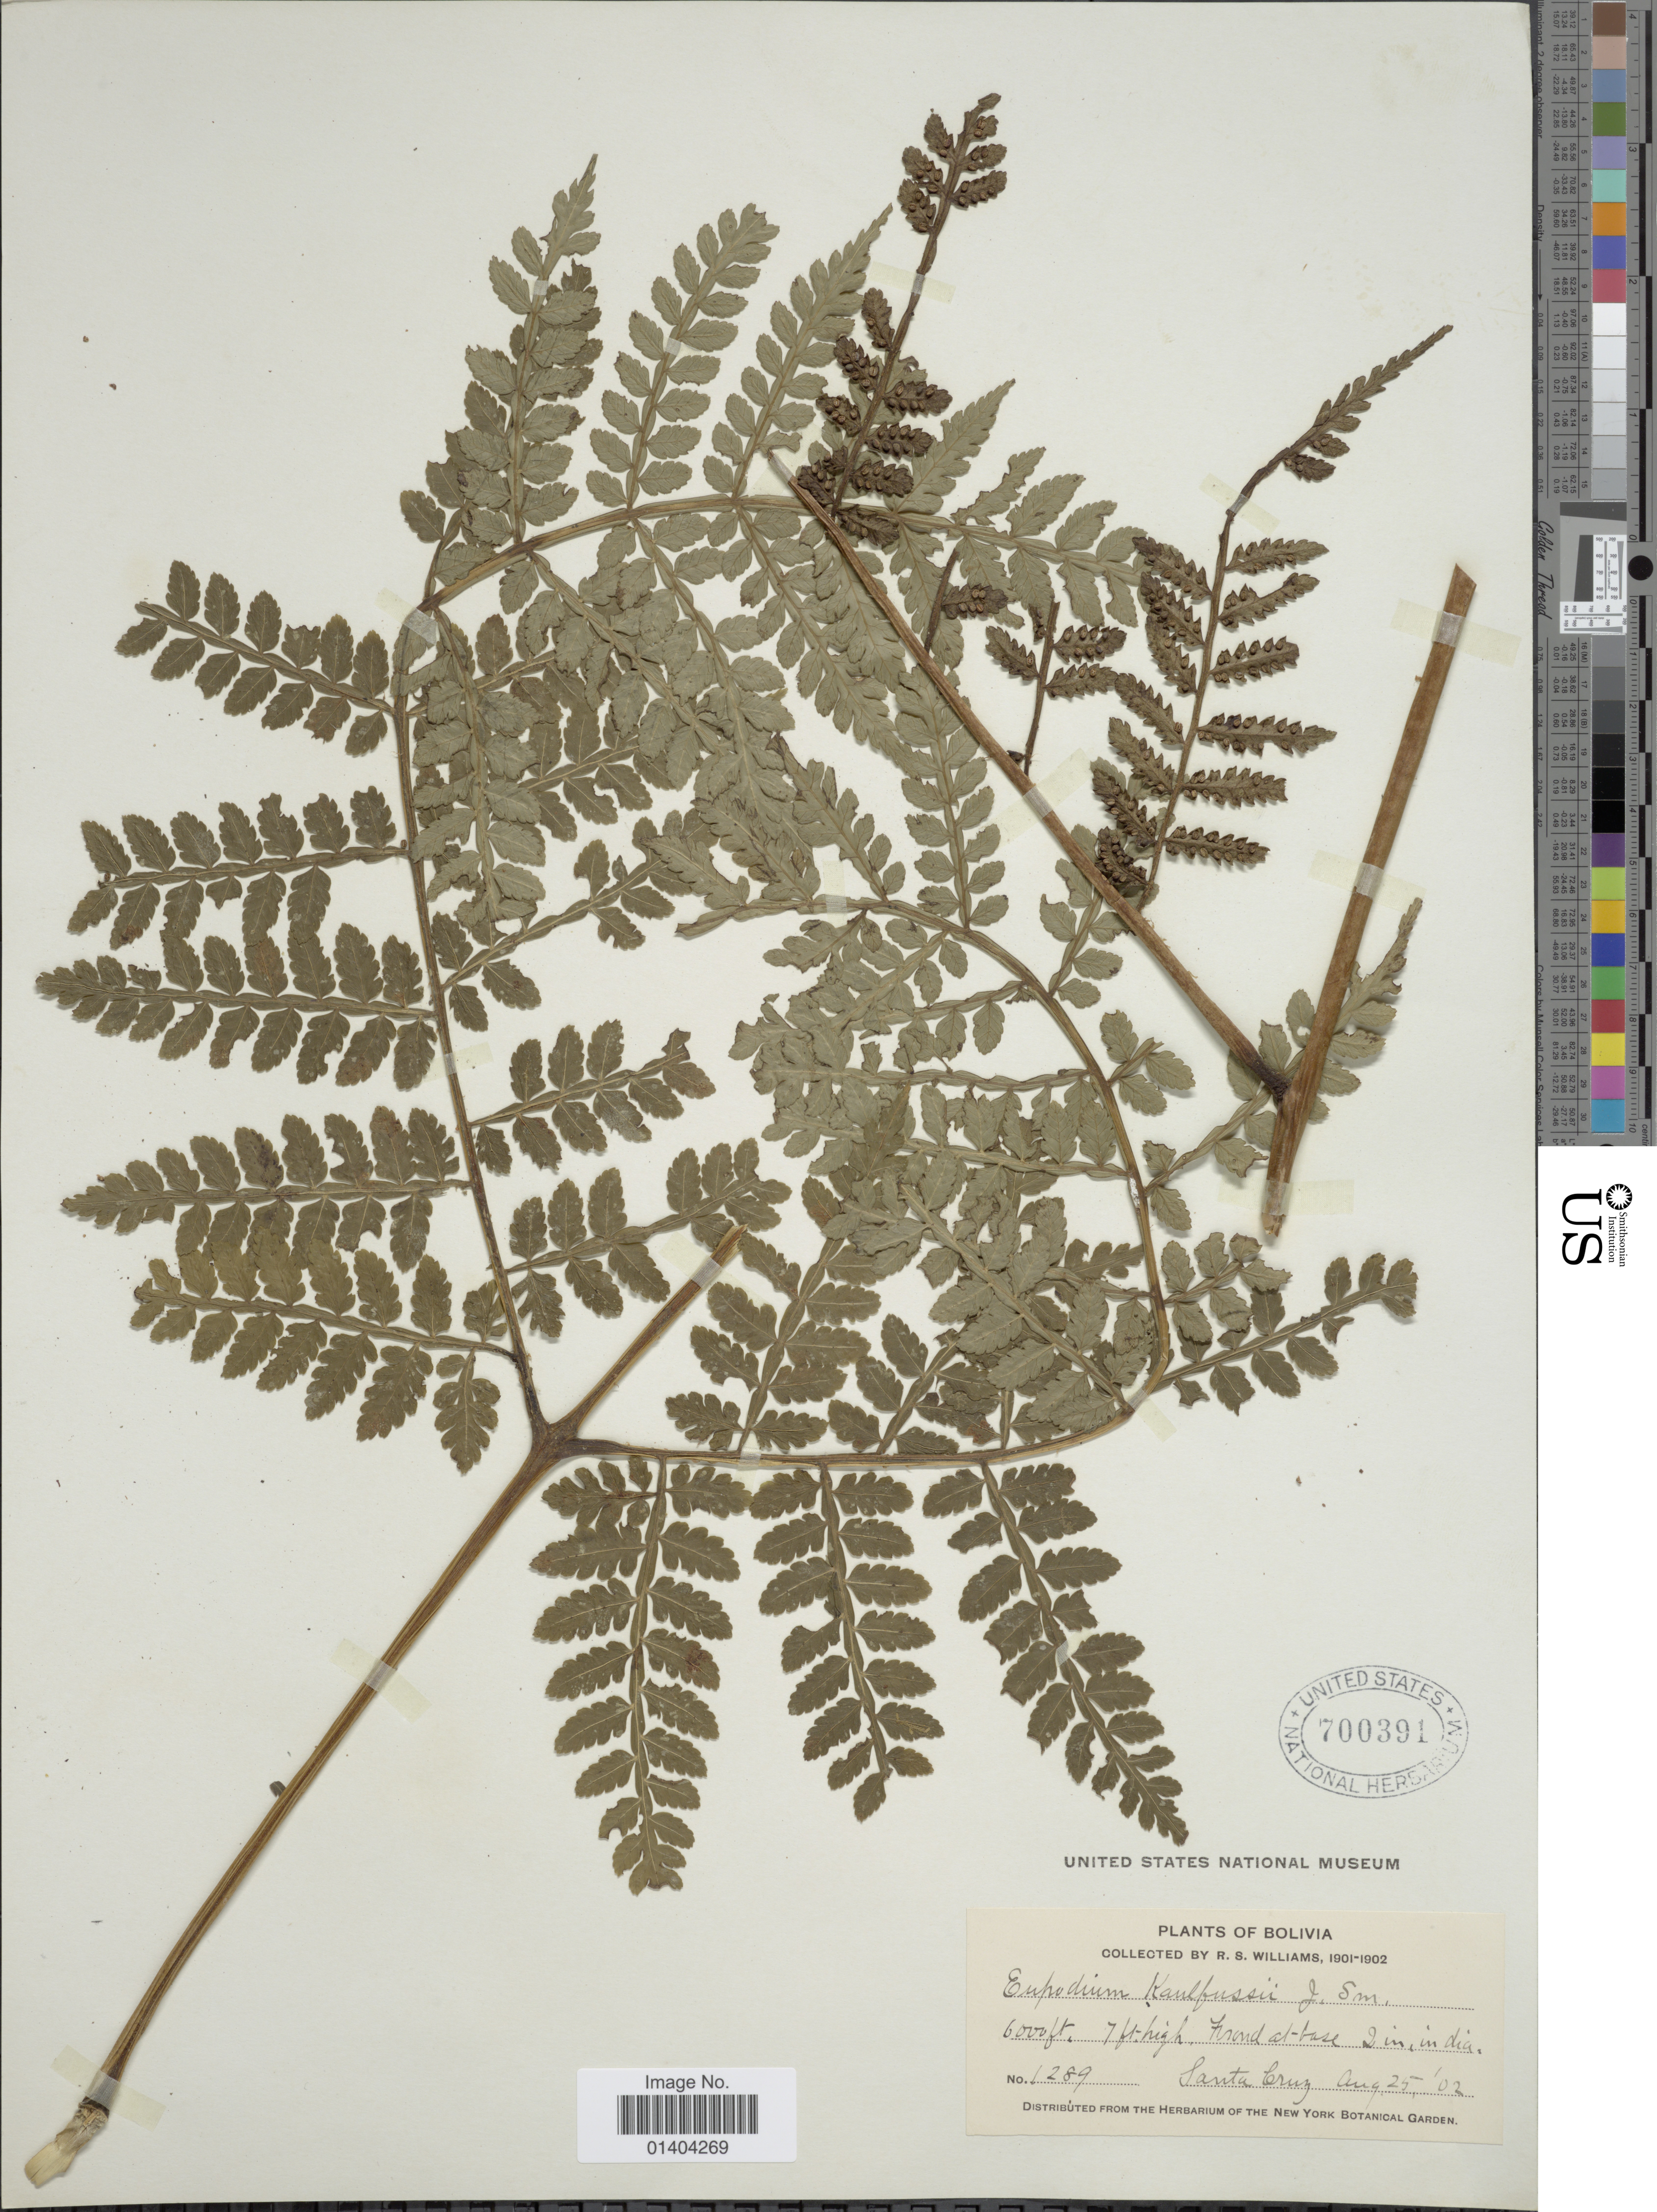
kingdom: Plantae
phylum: Tracheophyta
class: Polypodiopsida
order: Marattiales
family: Marattiaceae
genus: Marattia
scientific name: Marattia laevis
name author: Sm.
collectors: R. S. Williams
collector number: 1289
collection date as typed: Aug. 25, '02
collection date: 1902-08-25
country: Bolivia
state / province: La Paz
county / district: Franz Tamayo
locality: Santa Cruz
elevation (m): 1829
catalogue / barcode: US 700391